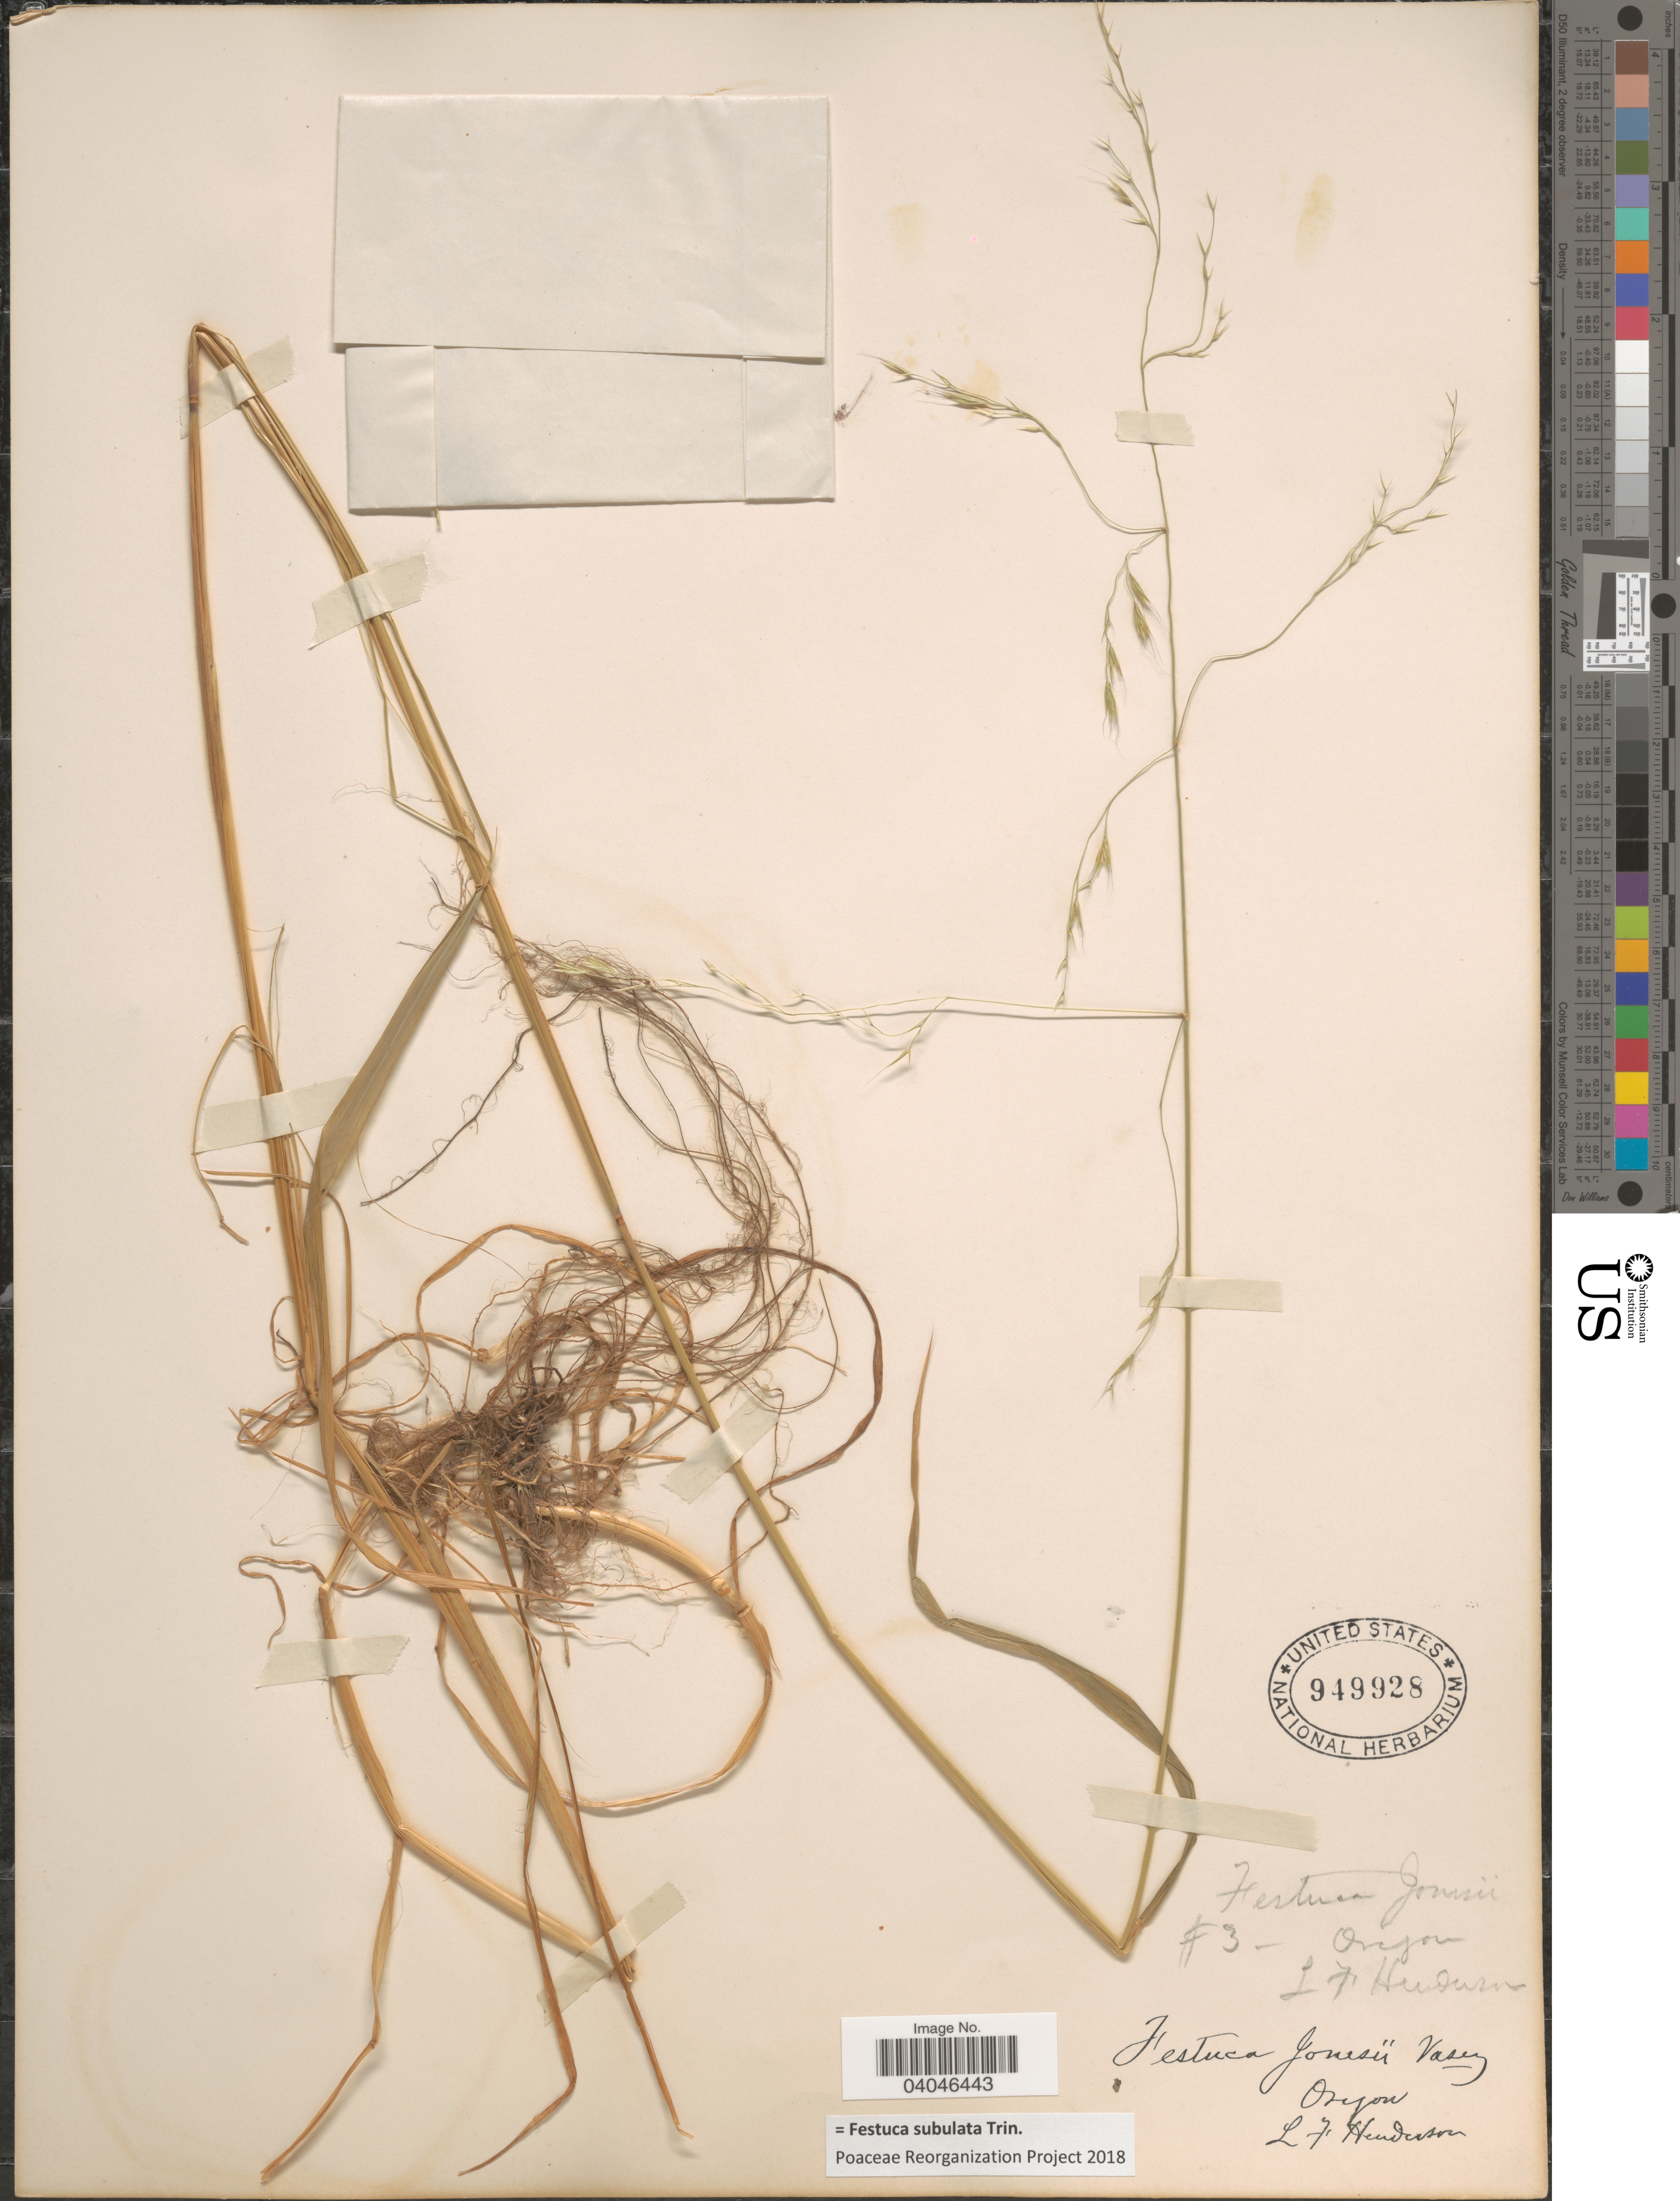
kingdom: Plantae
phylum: Tracheophyta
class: Liliopsida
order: Poales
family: Poaceae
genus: Festuca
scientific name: Festuca subulata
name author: Trin.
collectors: L. Henderson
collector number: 3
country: United States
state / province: Oregon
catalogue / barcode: US 949928